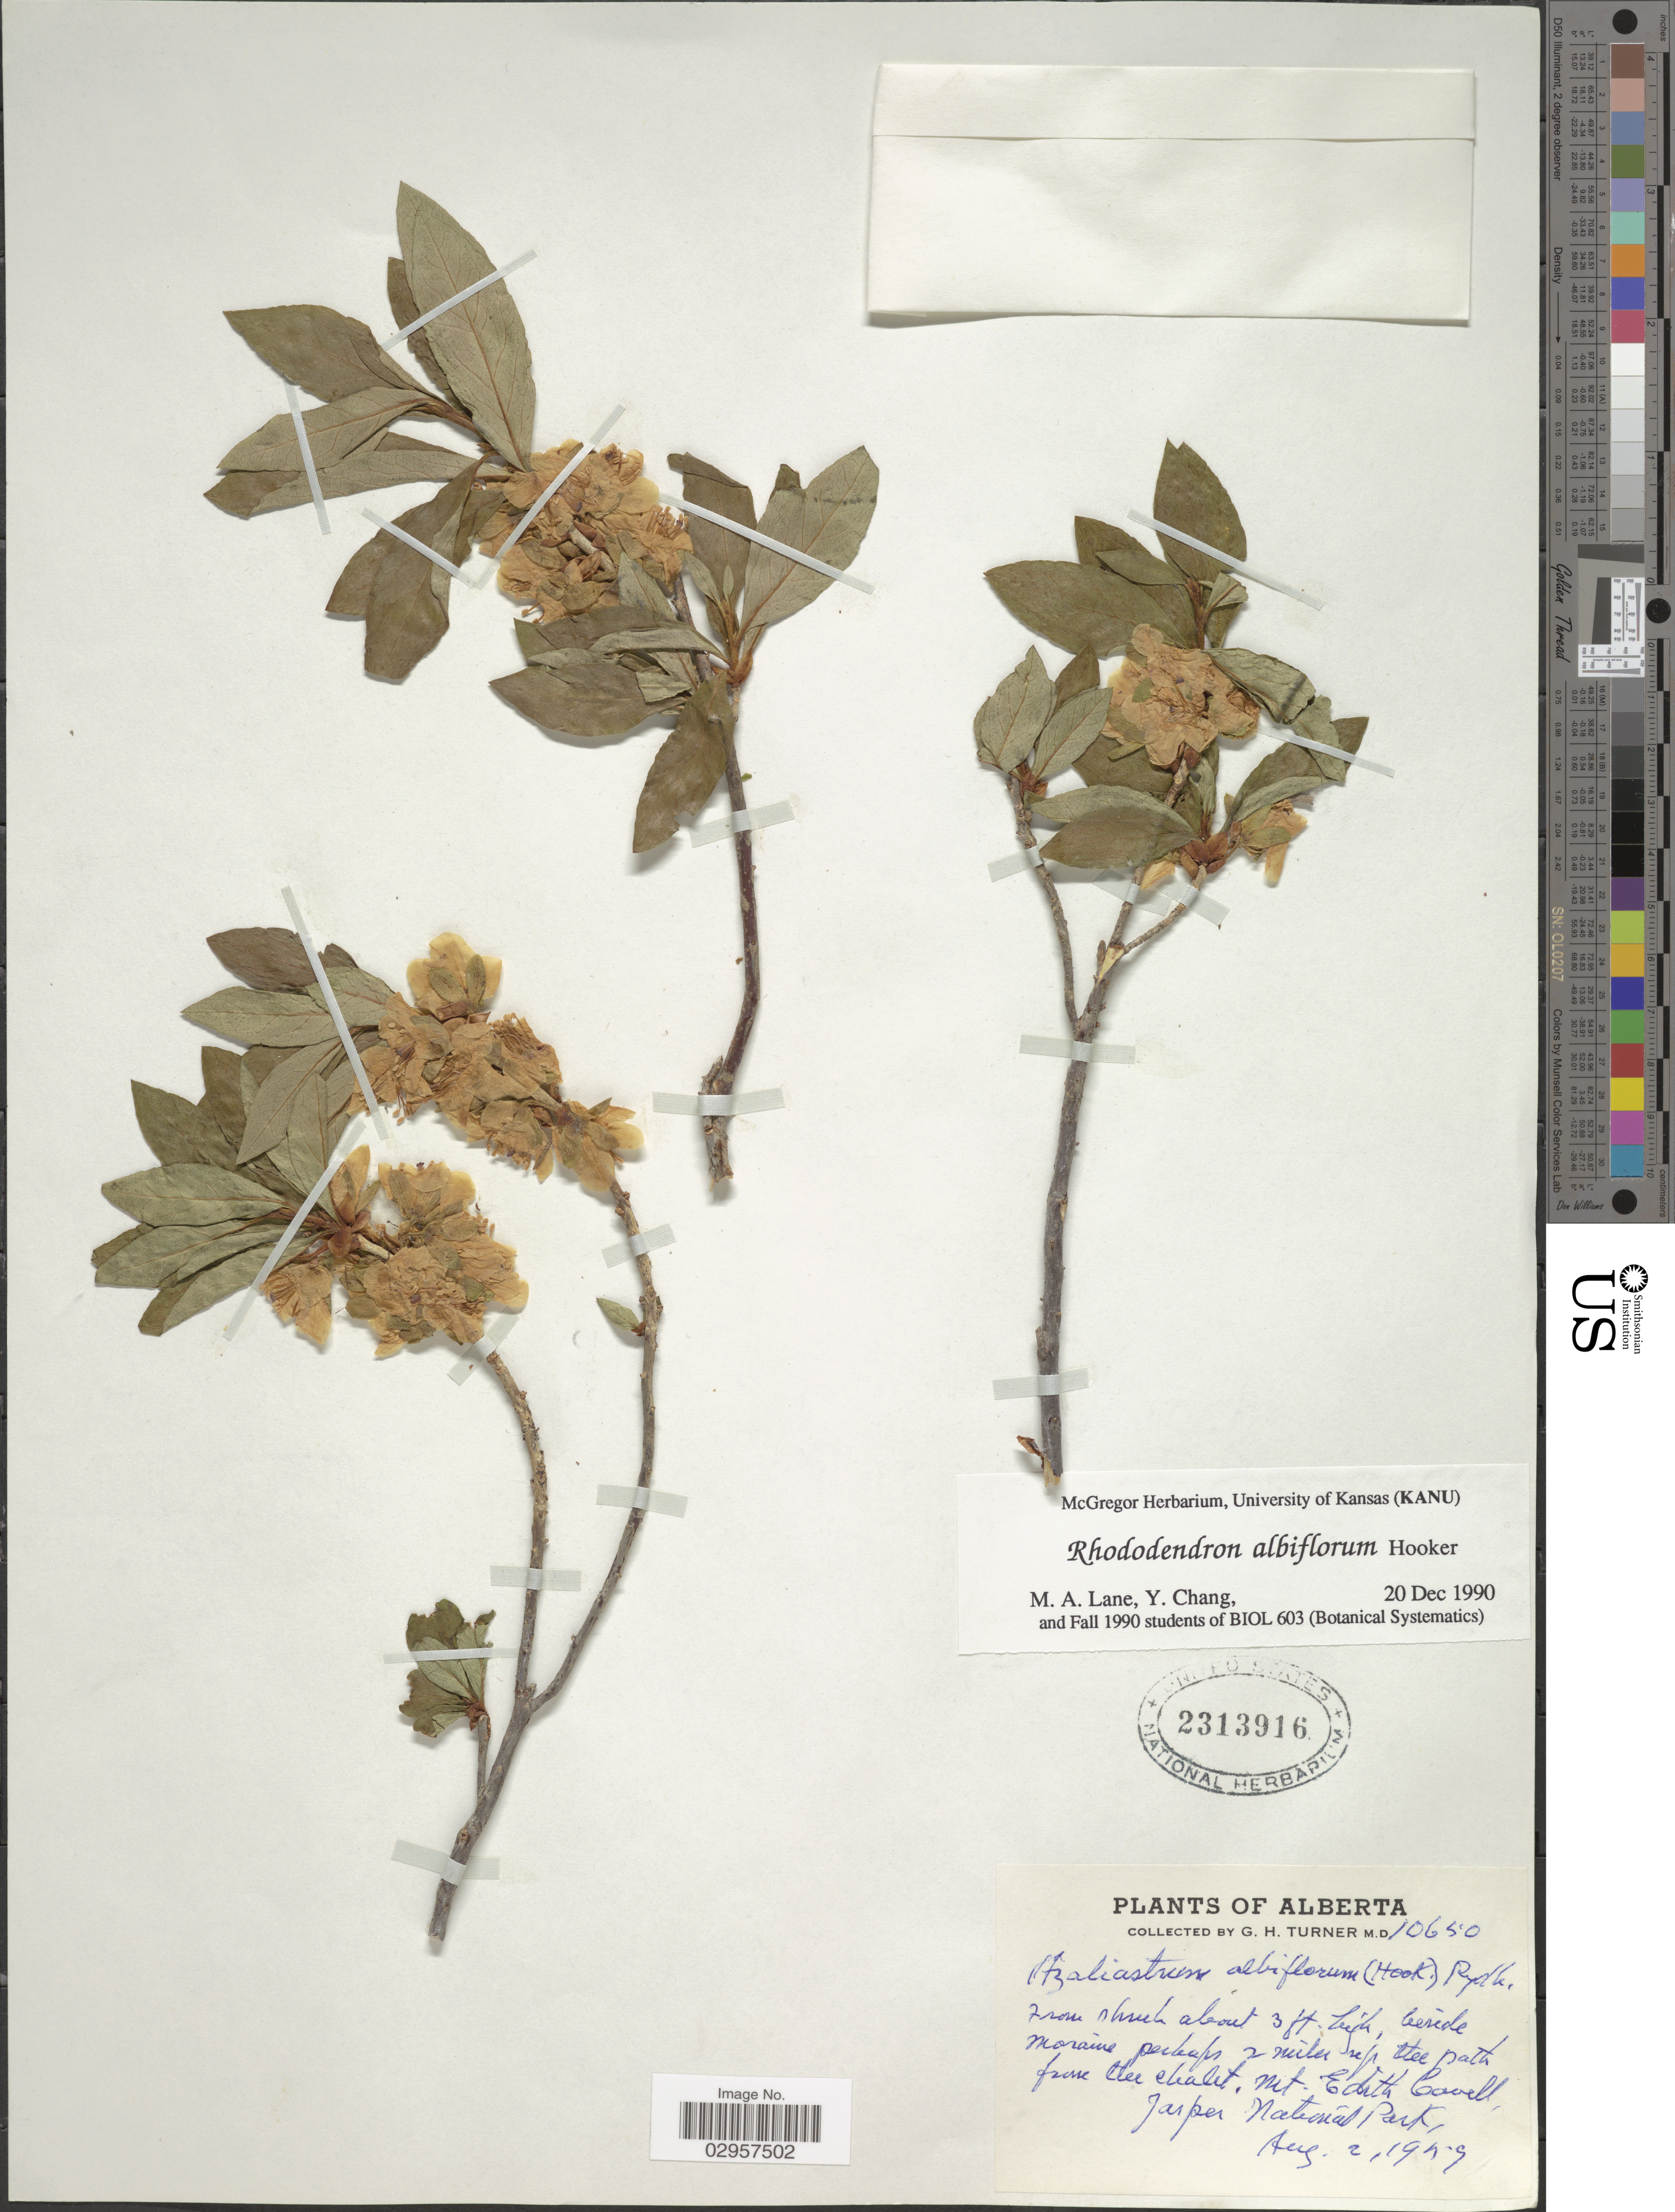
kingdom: Plantae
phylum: Tracheophyta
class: Magnoliopsida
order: Ericales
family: Ericaceae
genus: Rhododendron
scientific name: Rhododendron albiflorum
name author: Hook.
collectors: G. H. Turner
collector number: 10650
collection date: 1959-08-02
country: Canada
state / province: Alberta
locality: Perhaps 2 miles SW, the path from the Chalet, Mt. Edith Cowell Jasper National Park.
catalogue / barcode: US 2313916